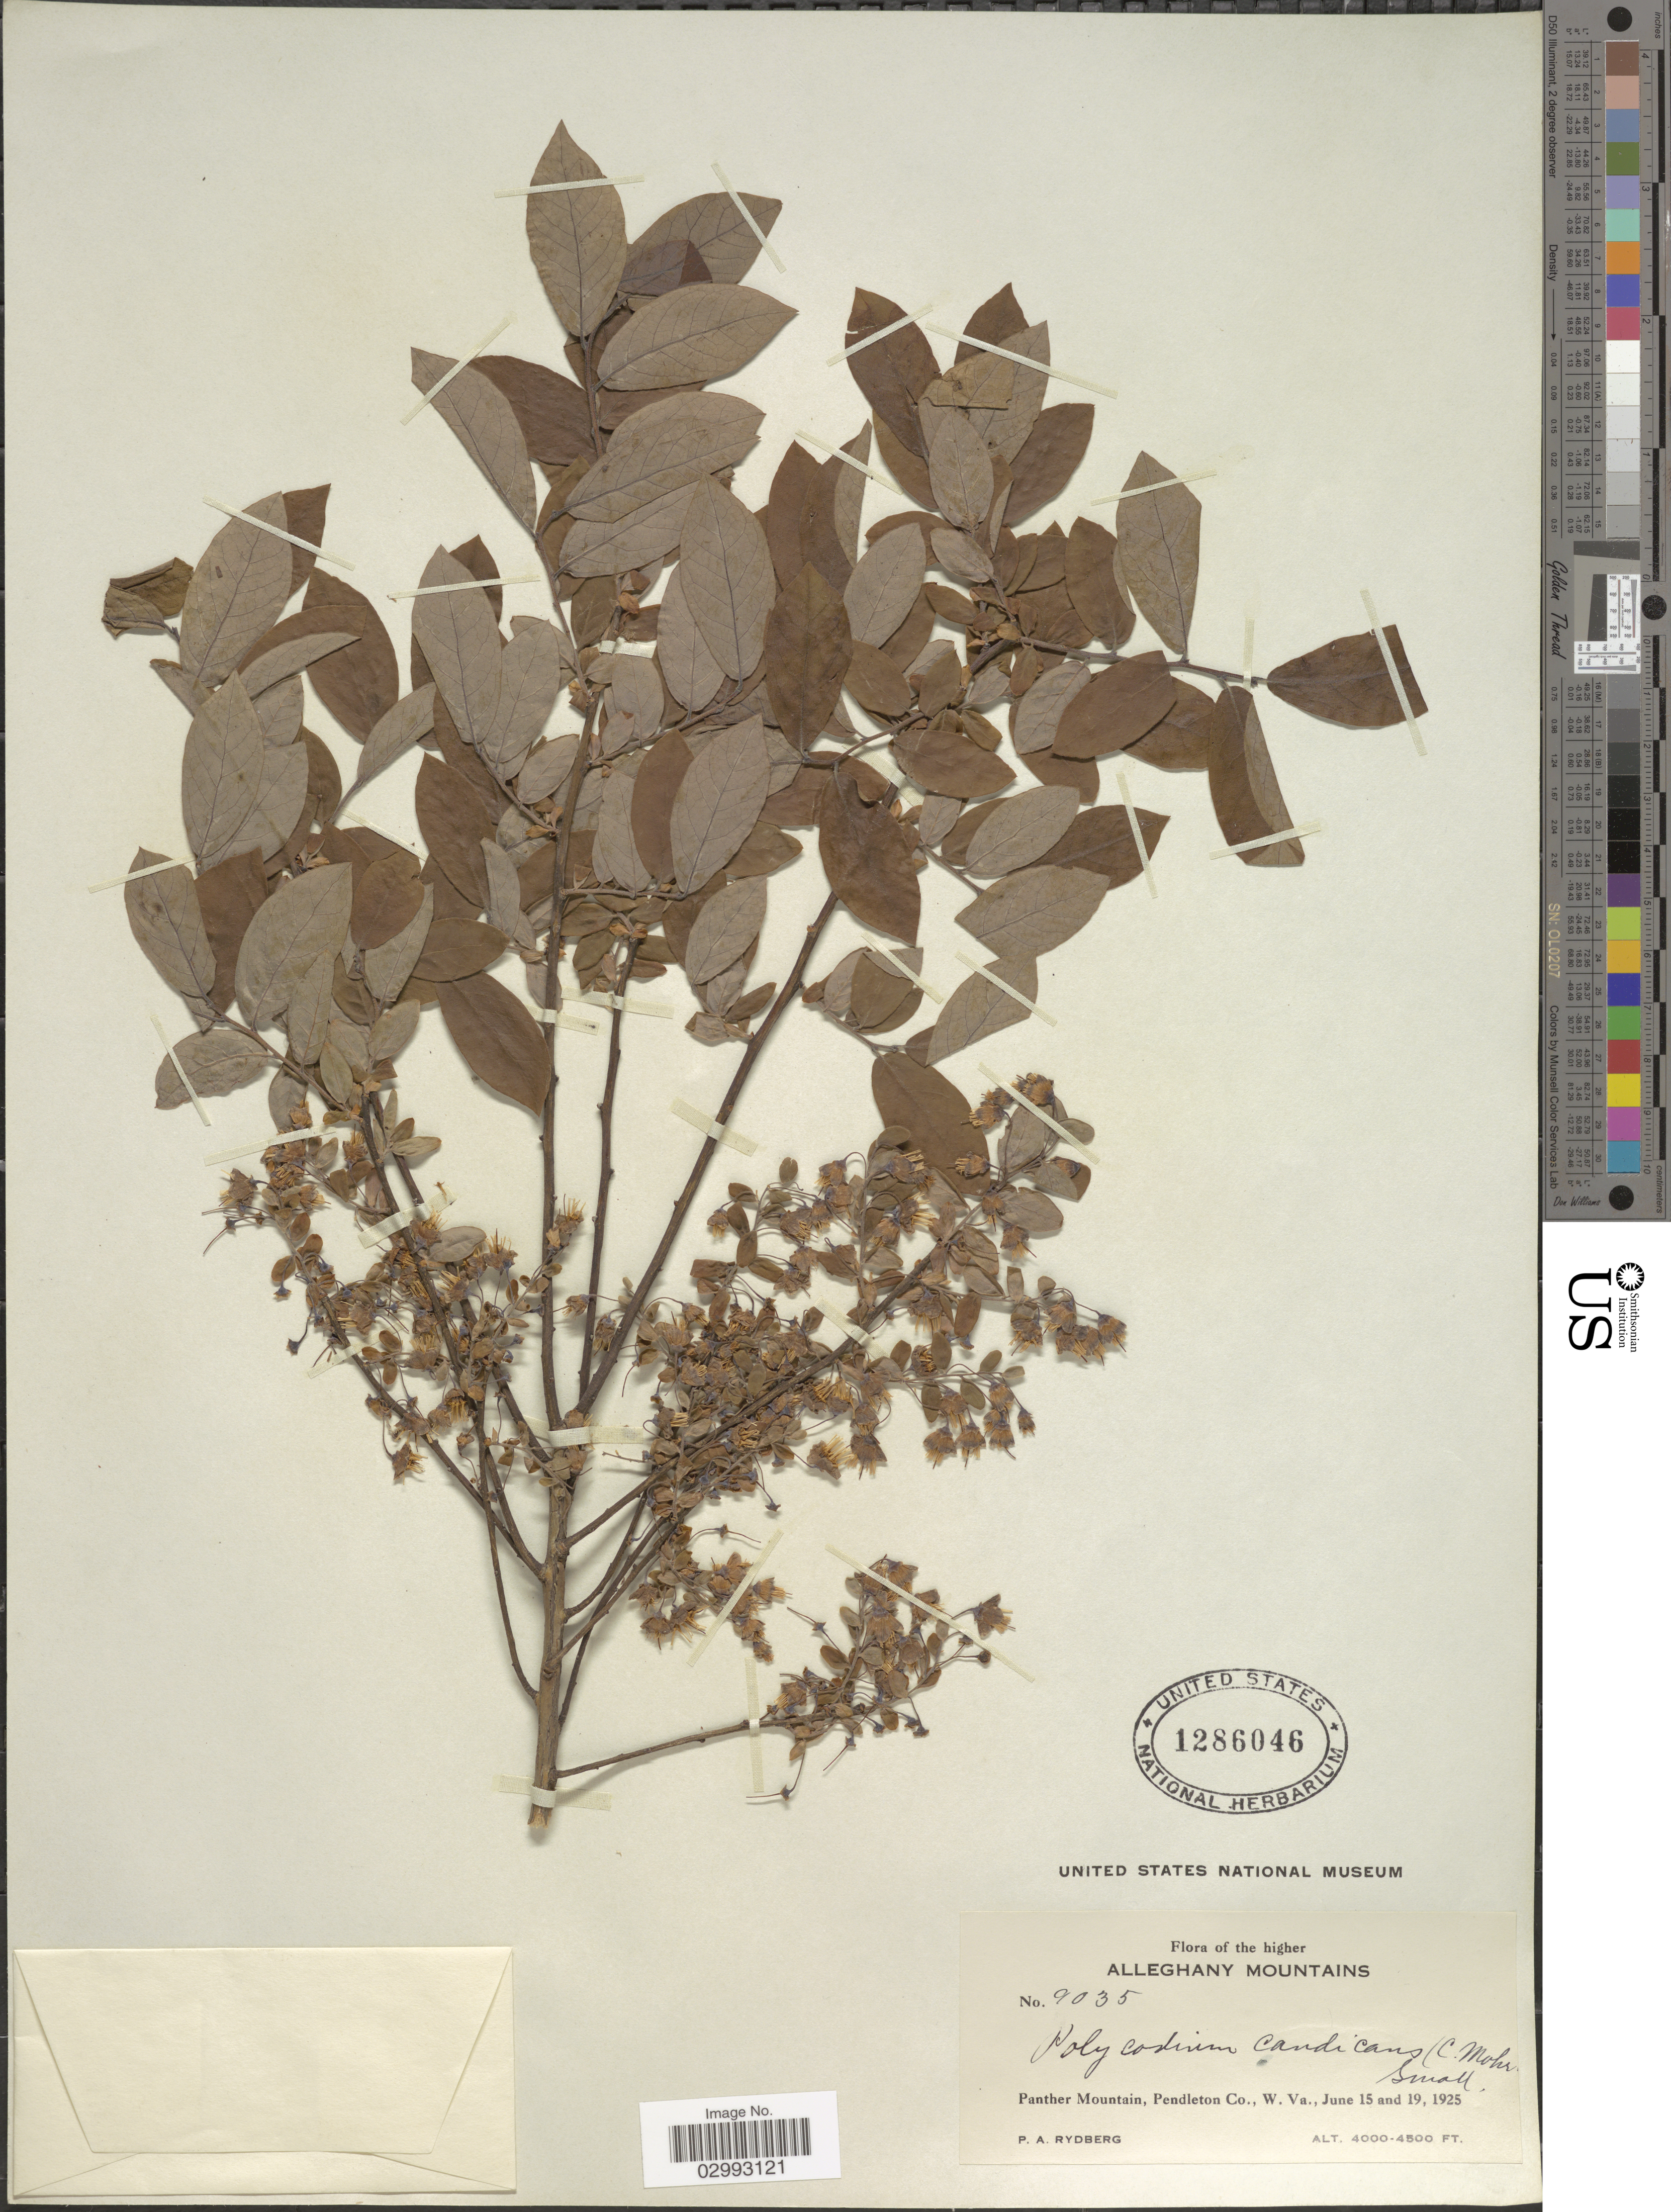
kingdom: Plantae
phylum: Tracheophyta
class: Magnoliopsida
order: Ericales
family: Ericaceae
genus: Polycodium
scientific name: Polycodium candicans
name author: (C. Mohr) Small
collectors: P. A. Rydberg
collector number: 9035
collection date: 1925-06-15/1925-06-19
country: United States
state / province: West Virginia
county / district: Pendleton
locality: The higher Alleghany Mountains. Panther Mountain, Pendleton Co., W. Va.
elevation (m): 1219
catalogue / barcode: US 1286046